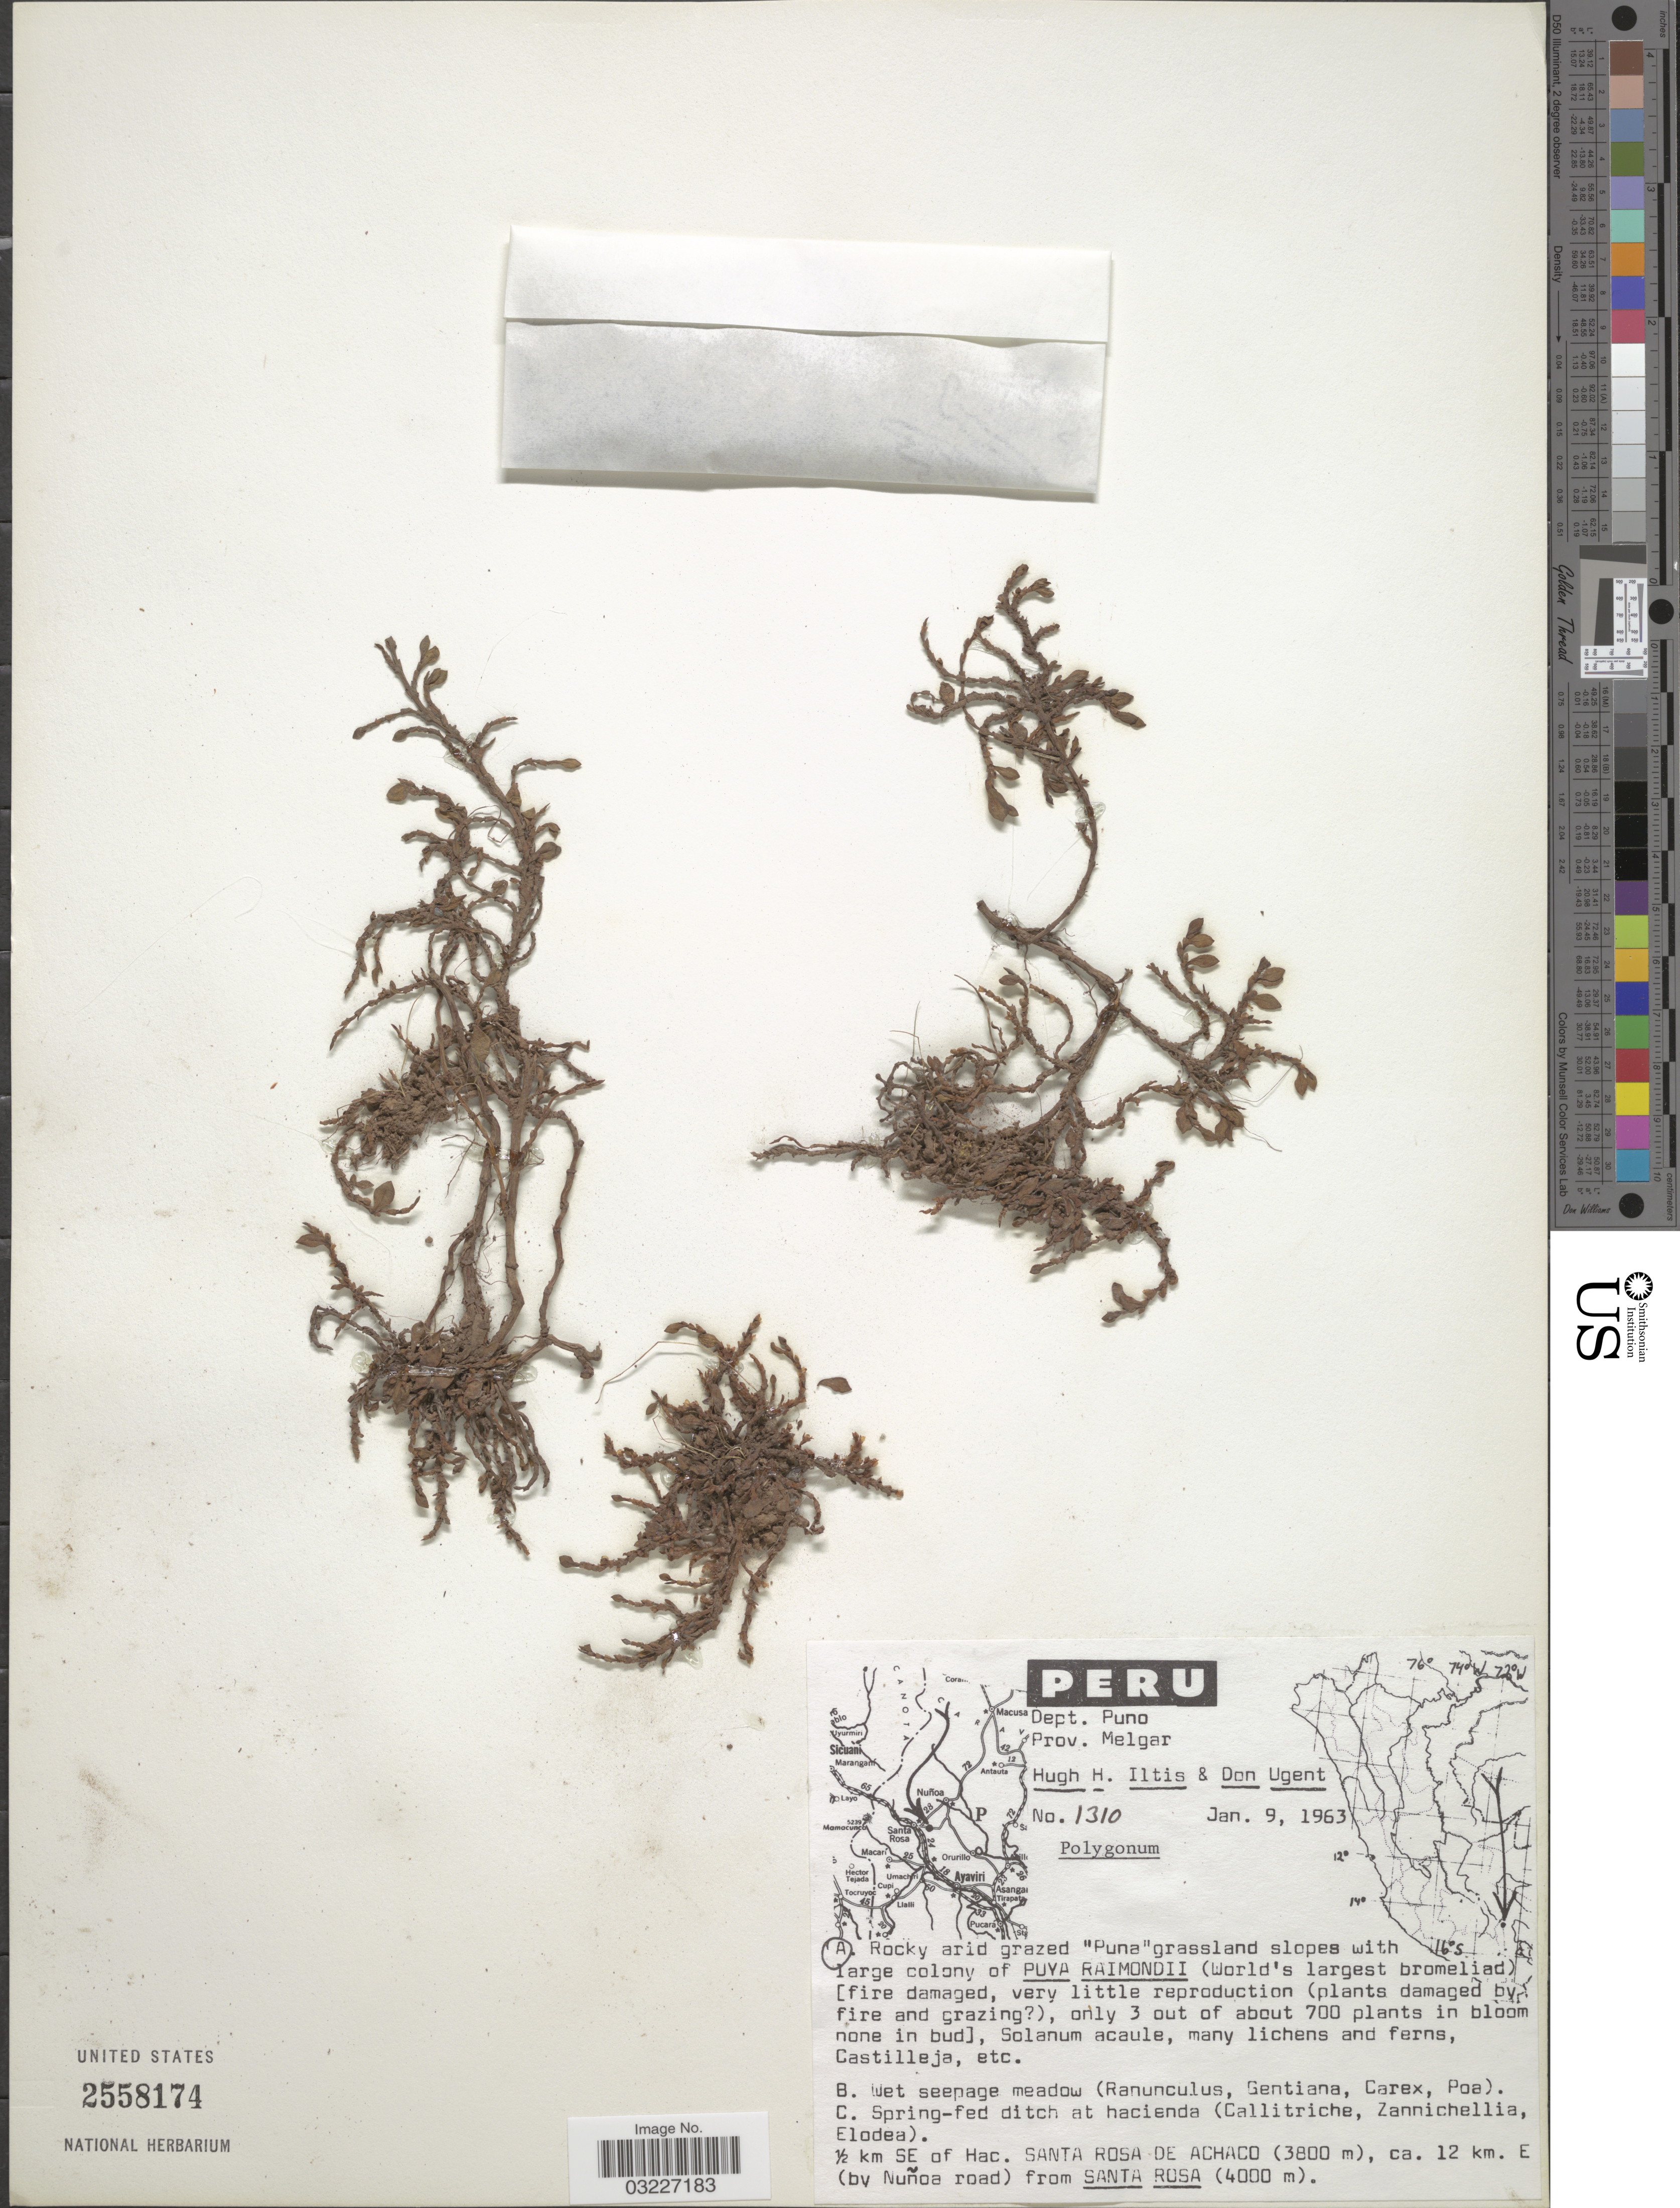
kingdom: Plantae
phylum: Tracheophyta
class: Magnoliopsida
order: Caryophyllales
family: Polygonaceae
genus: Polygonum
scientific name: Polygonum sp.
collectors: H. H. Iltis & D. Ugent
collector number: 1310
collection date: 1963-01-09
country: Peru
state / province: Puno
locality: Dept. Puno. Prov. Melgar. ½ km SE of Hac. Santa Rosa de Achaco, ca. 12 km. E (by Nuñoa road) from Santa Rosa.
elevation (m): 3800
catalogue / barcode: US 2558174